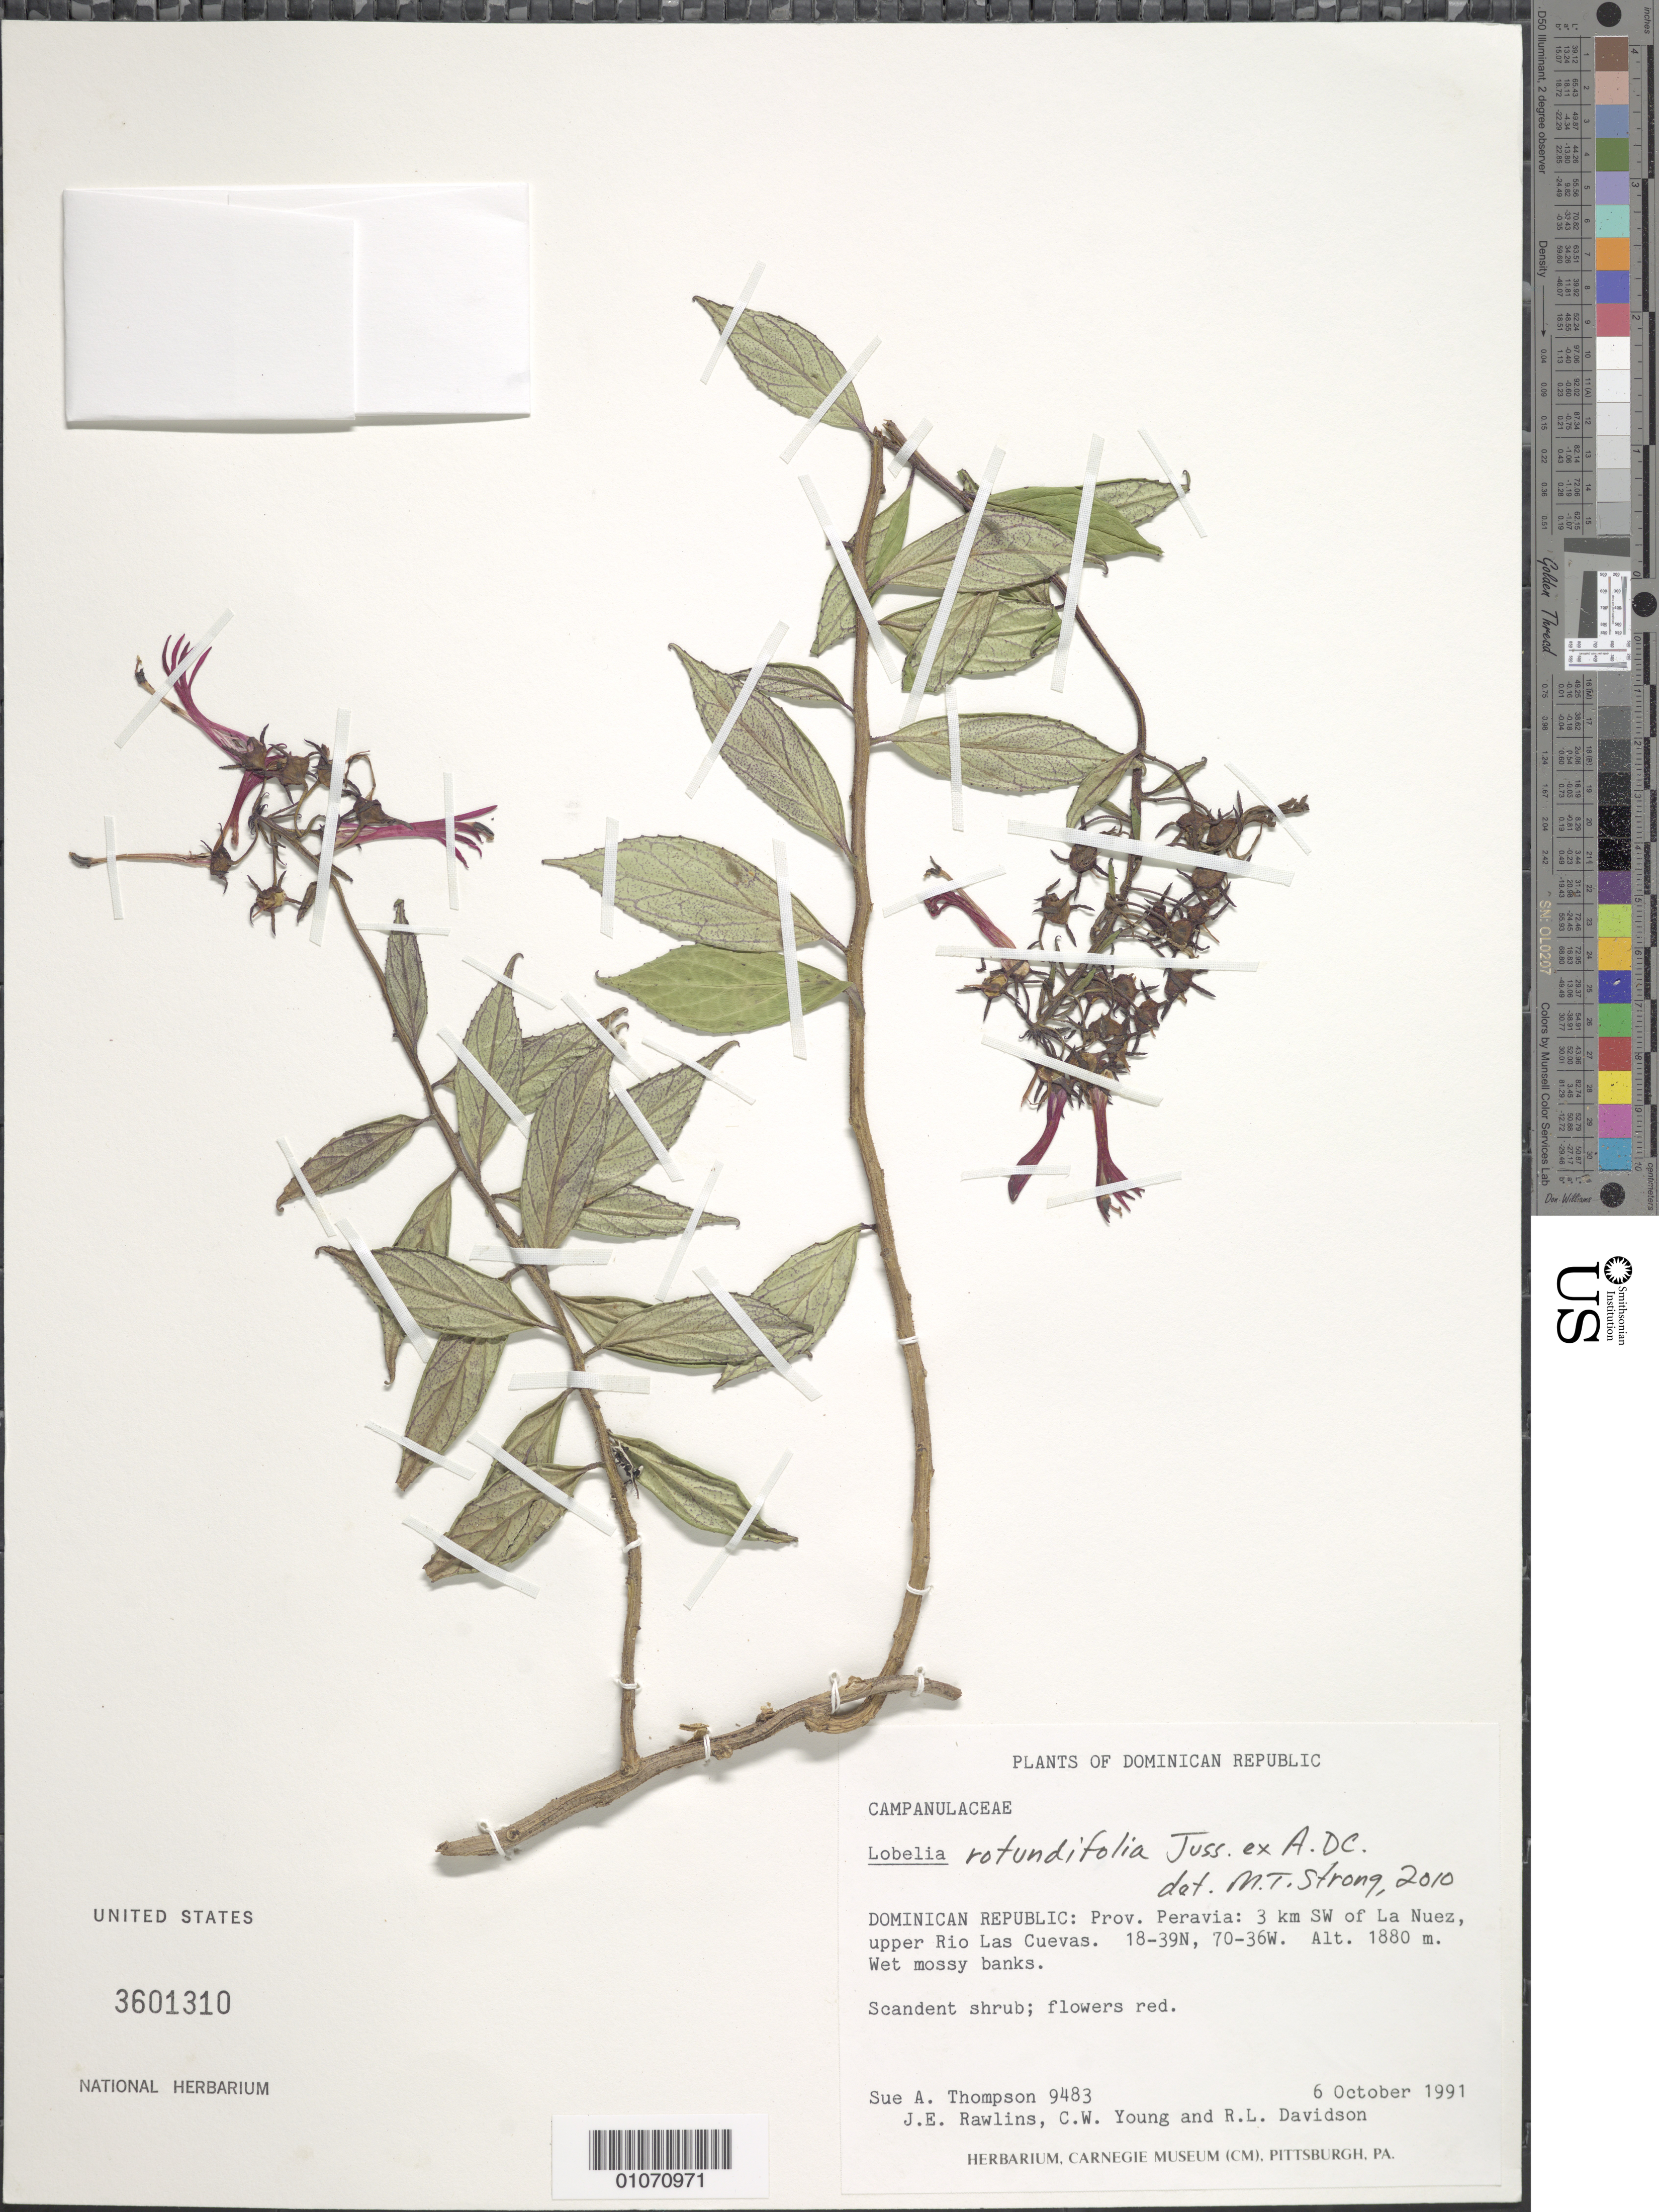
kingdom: Plantae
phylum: Tracheophyta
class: Magnoliopsida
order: Asterales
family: Campanulaceae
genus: Lobelia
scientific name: Lobelia rotundifolia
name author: Juss. ex A. DC.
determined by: Strong, M. T., (US), Smithsonian Institution - National Museum of Natural History (UNITED STATES)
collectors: S. A. Thompson, J. Rawlins, C. Young & R. Davidson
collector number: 9483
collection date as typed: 06 Oct 1991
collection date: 1991-10-06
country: Dominican Republic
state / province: Peravia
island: Hispaniola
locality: La Nuez, 3 km SW of; upper Rio Las Cuevas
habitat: Wet mossy banks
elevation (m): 1880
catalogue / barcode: US 3601310